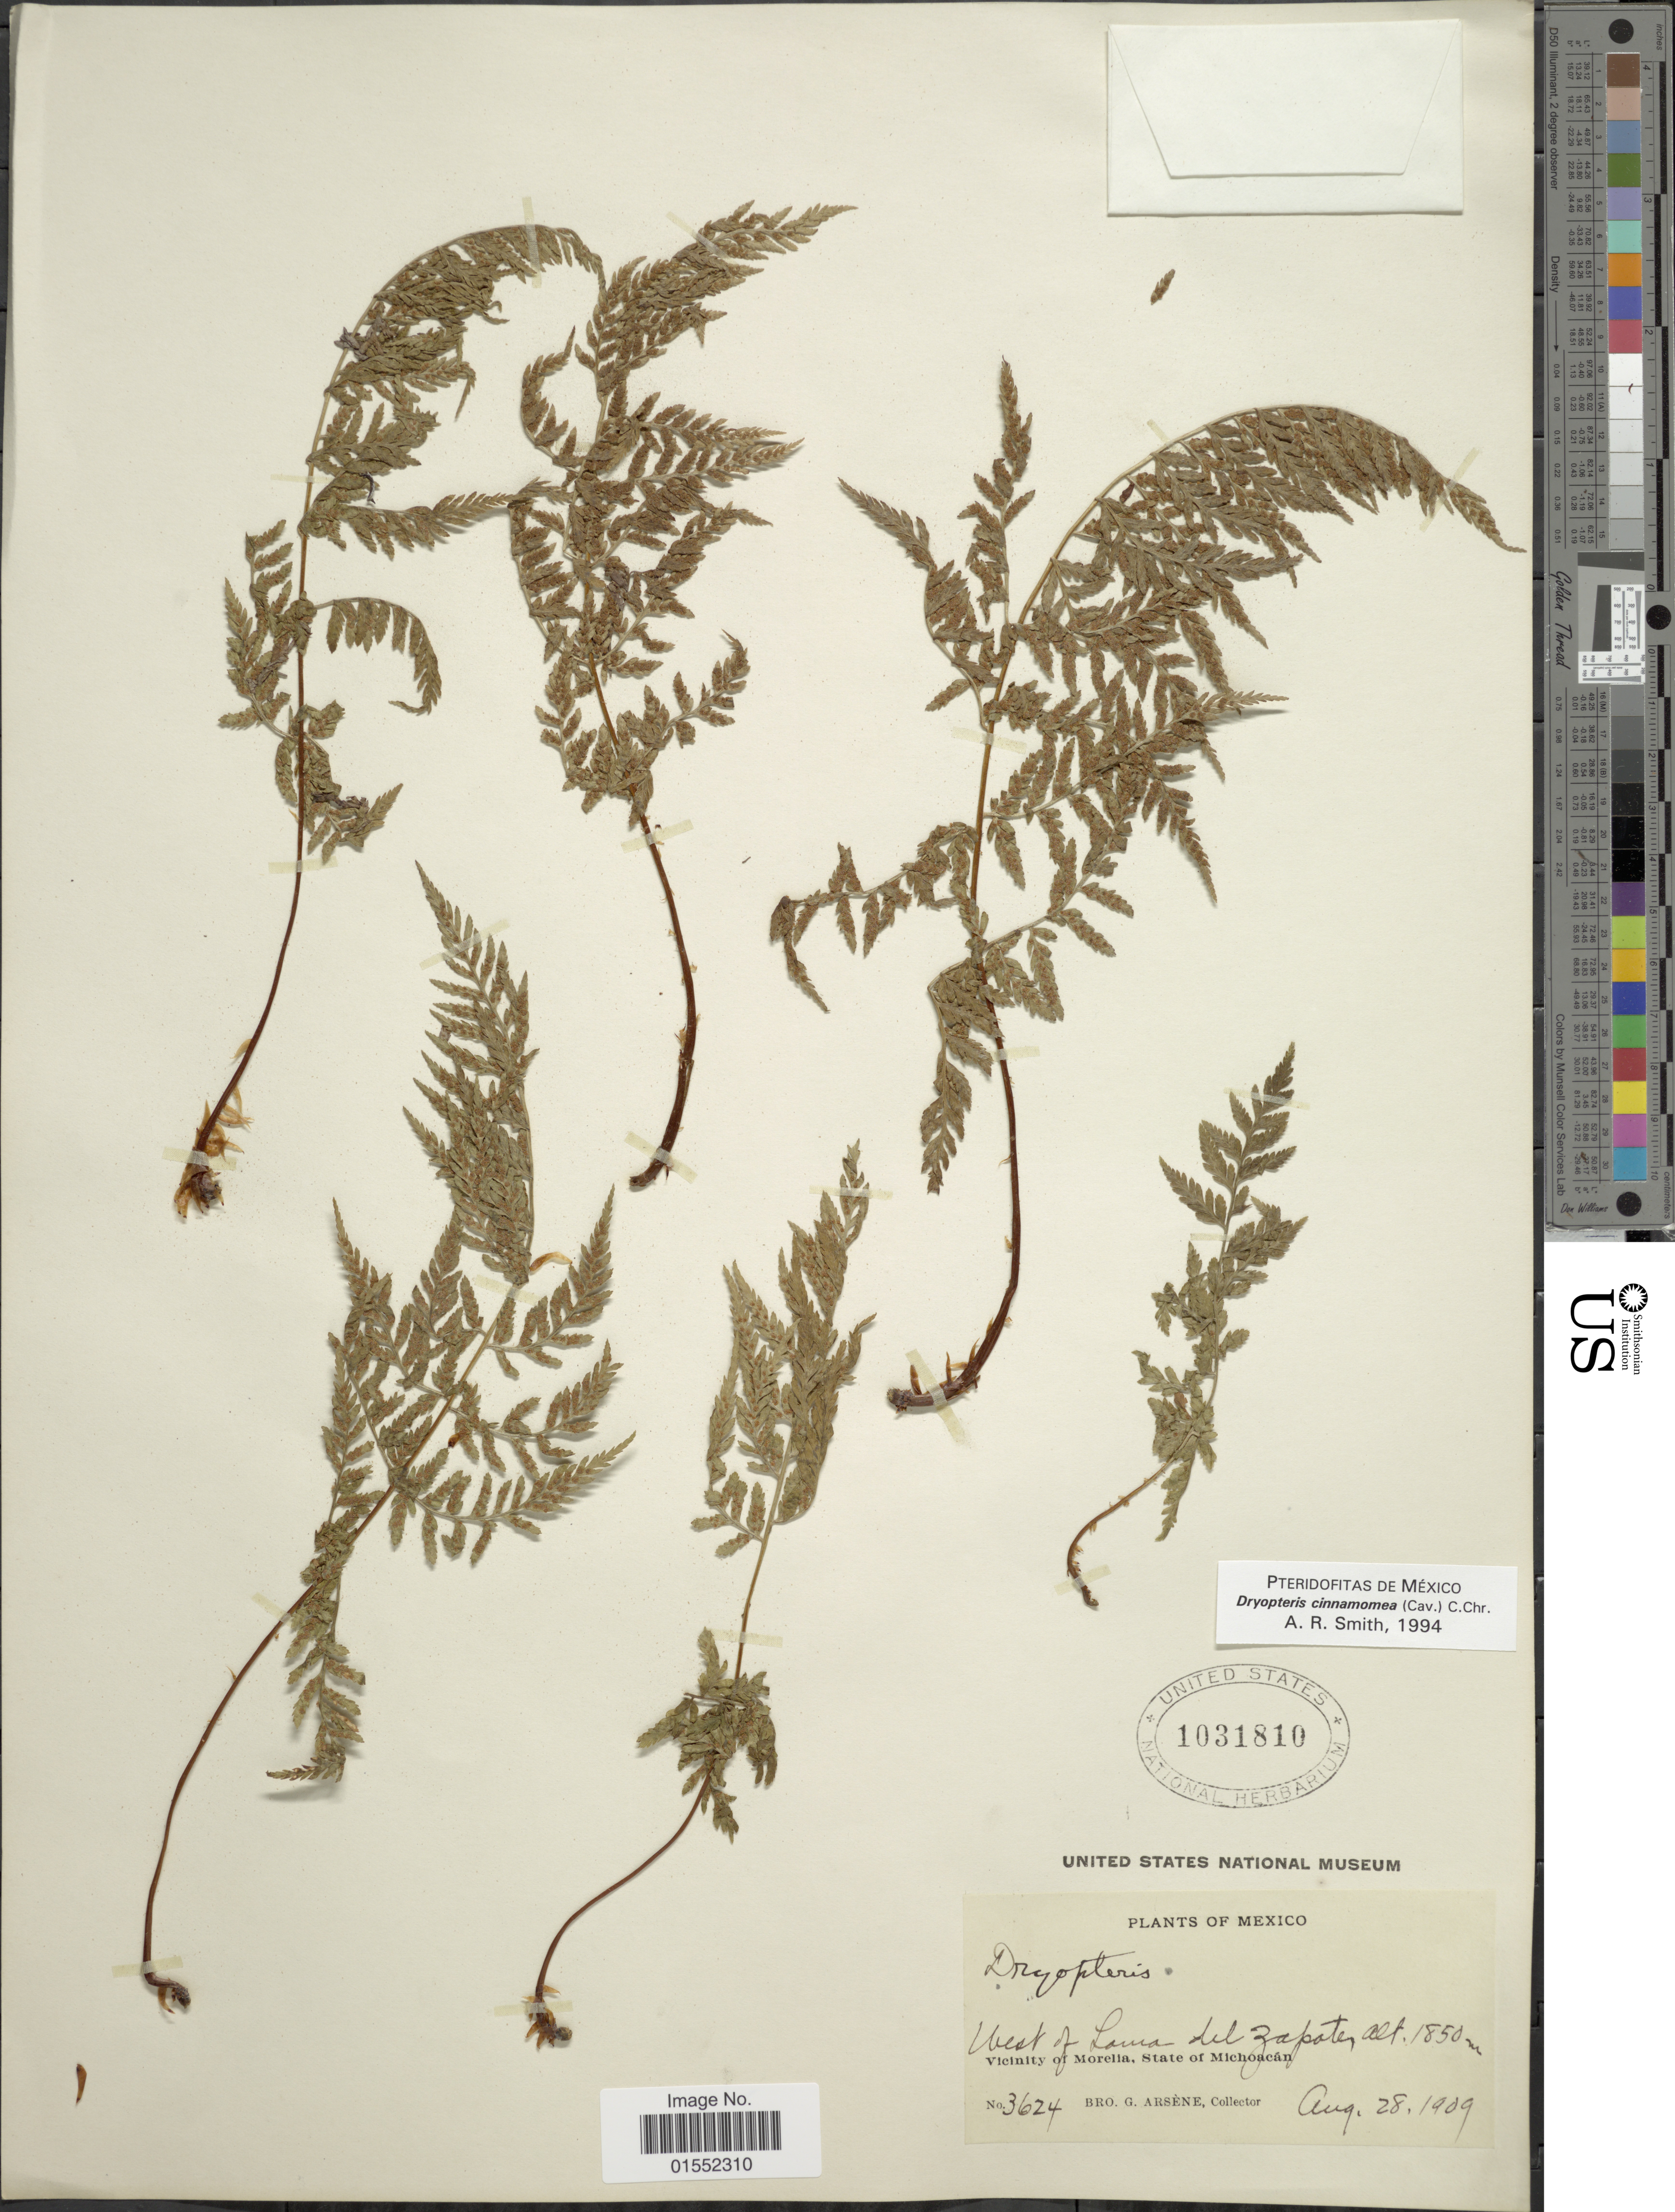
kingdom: Plantae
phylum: Tracheophyta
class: Polypodiopsida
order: Polypodiales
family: Dryopteridaceae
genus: Dryopteris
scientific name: Dryopteris cinnamomea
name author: (Cav.) C. Chr.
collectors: Bro. G. Arsène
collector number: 3624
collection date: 1909-08-28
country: Mexico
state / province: Michoacán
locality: West of Loma del Zapates, Vicinity of Morelia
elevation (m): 1850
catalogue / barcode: US 1031810